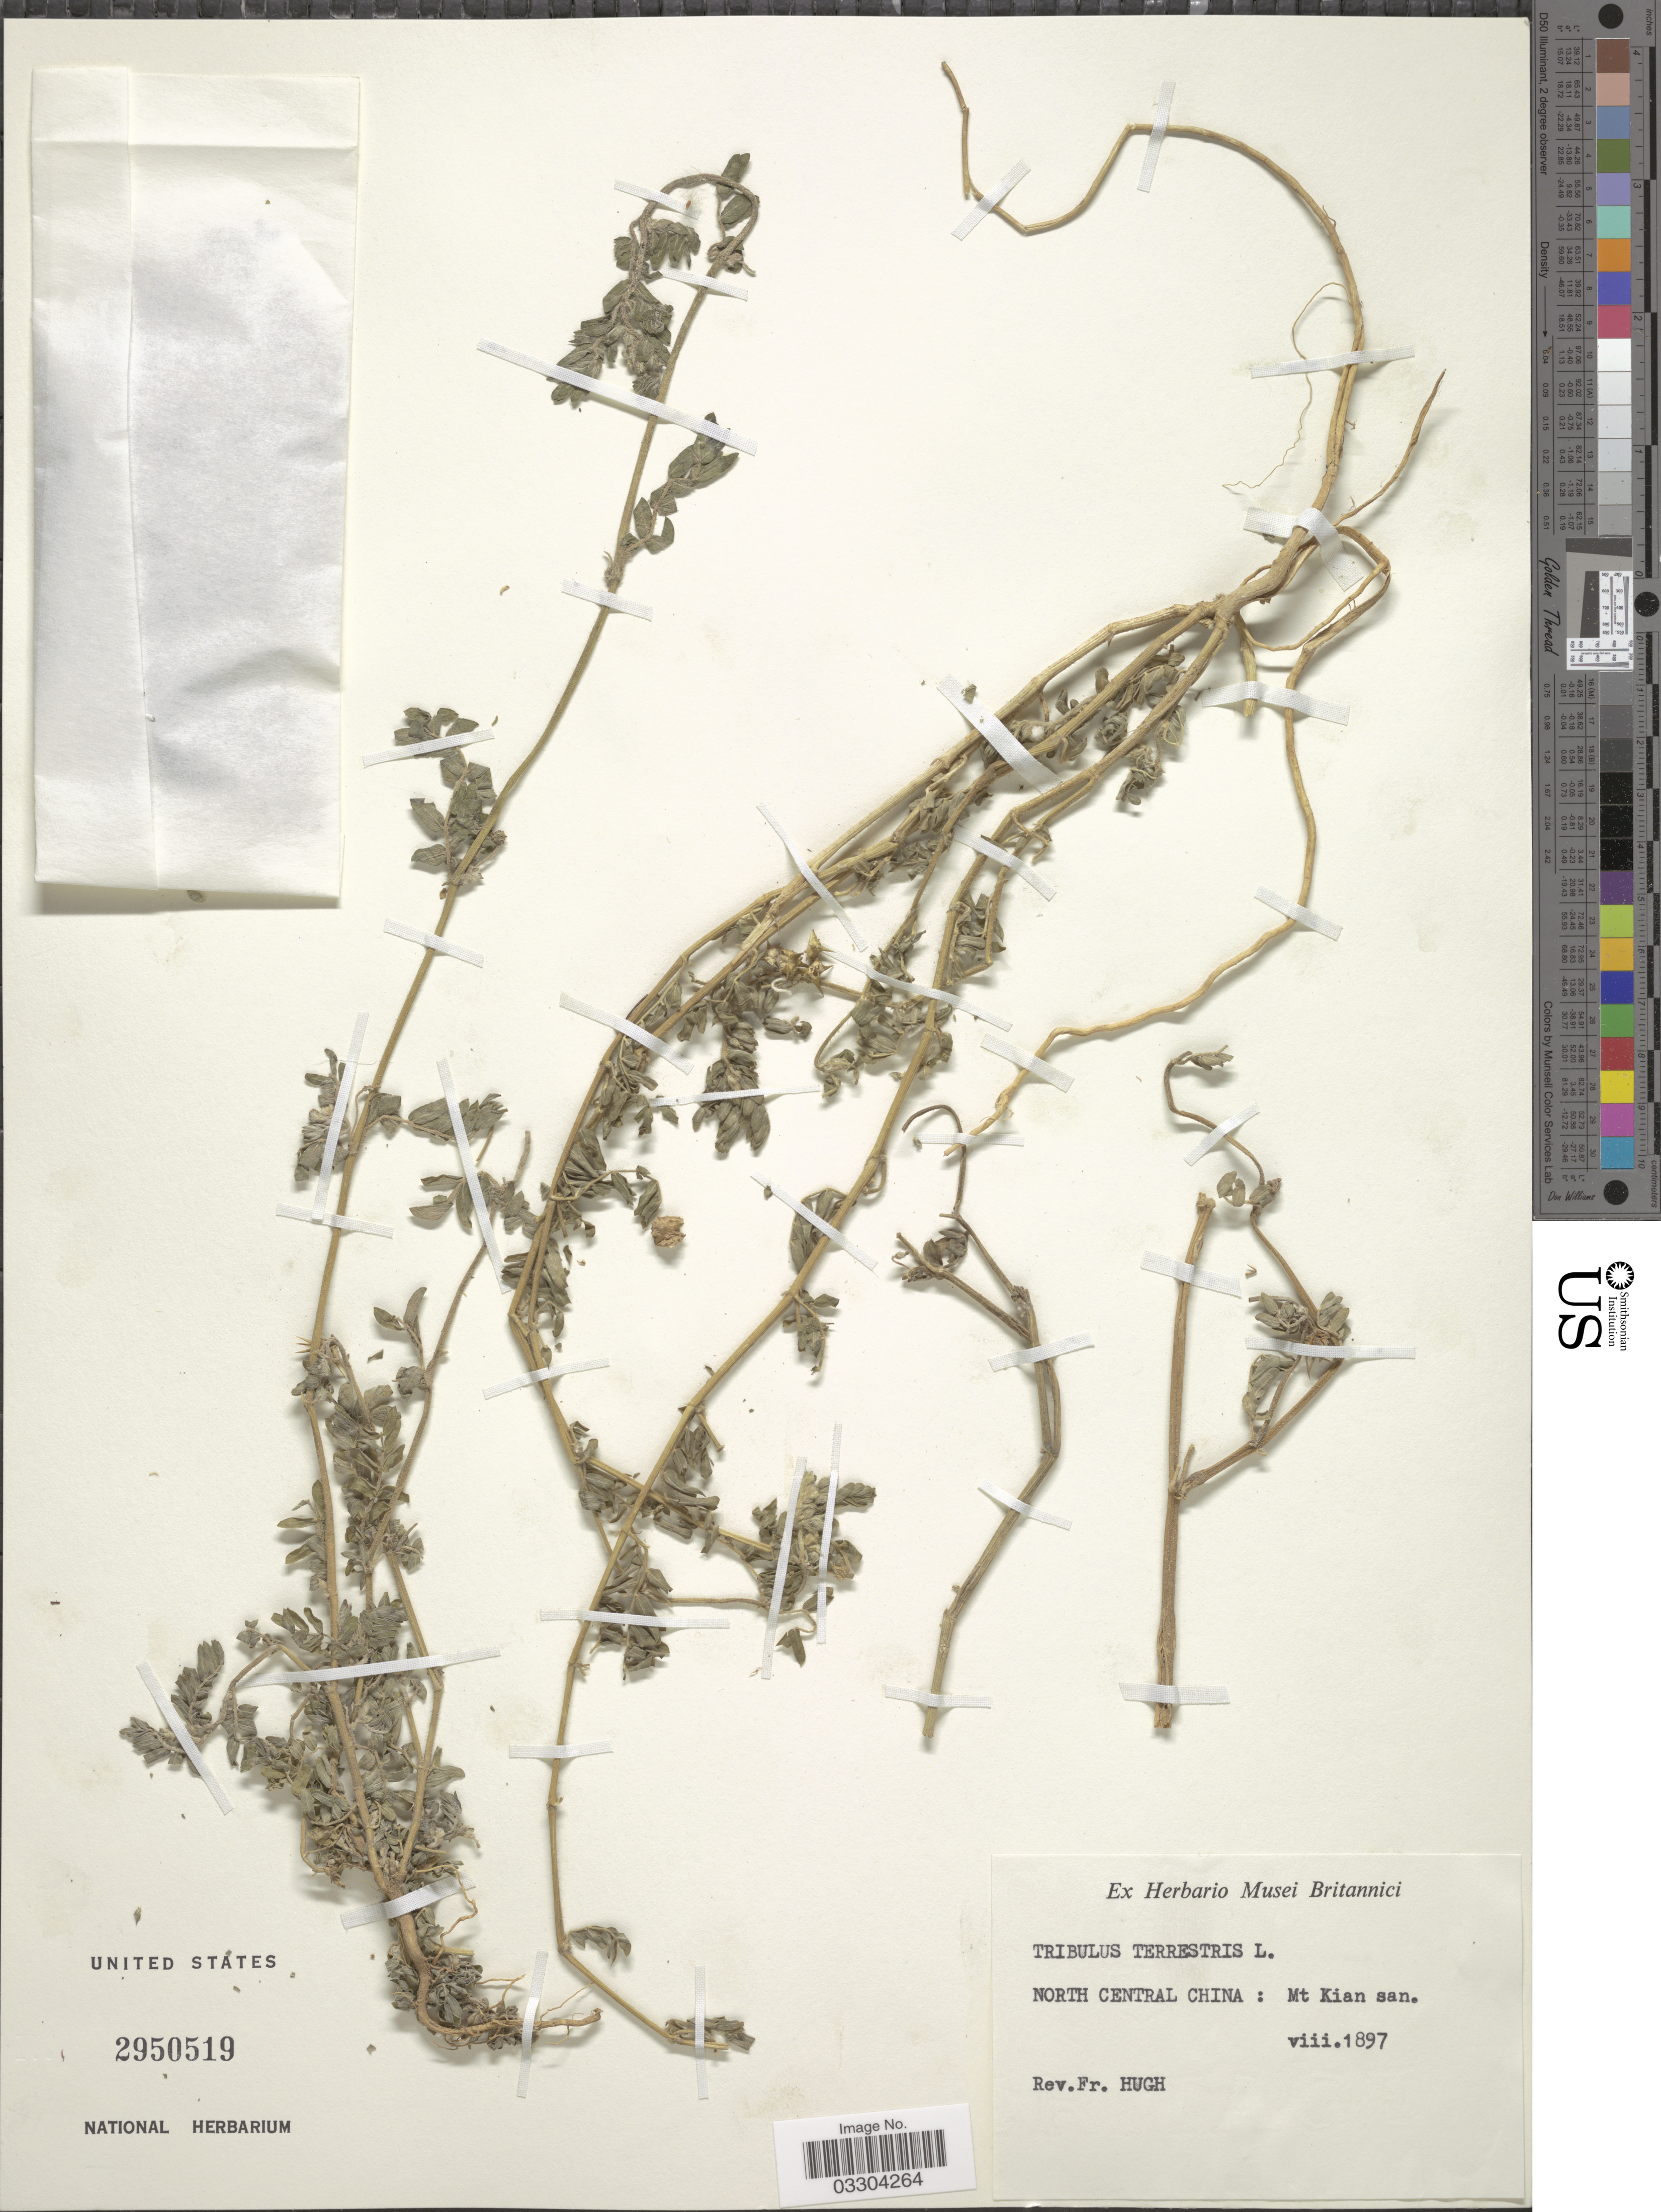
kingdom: Plantae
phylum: Tracheophyta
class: Magnoliopsida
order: Zygophyllales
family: Zygophyllaceae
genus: Tribulus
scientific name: Tribulus terrestris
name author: L.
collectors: F. Hugh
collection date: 1897-08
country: China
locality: North Central China: Mt Kian san.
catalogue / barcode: US 2950519